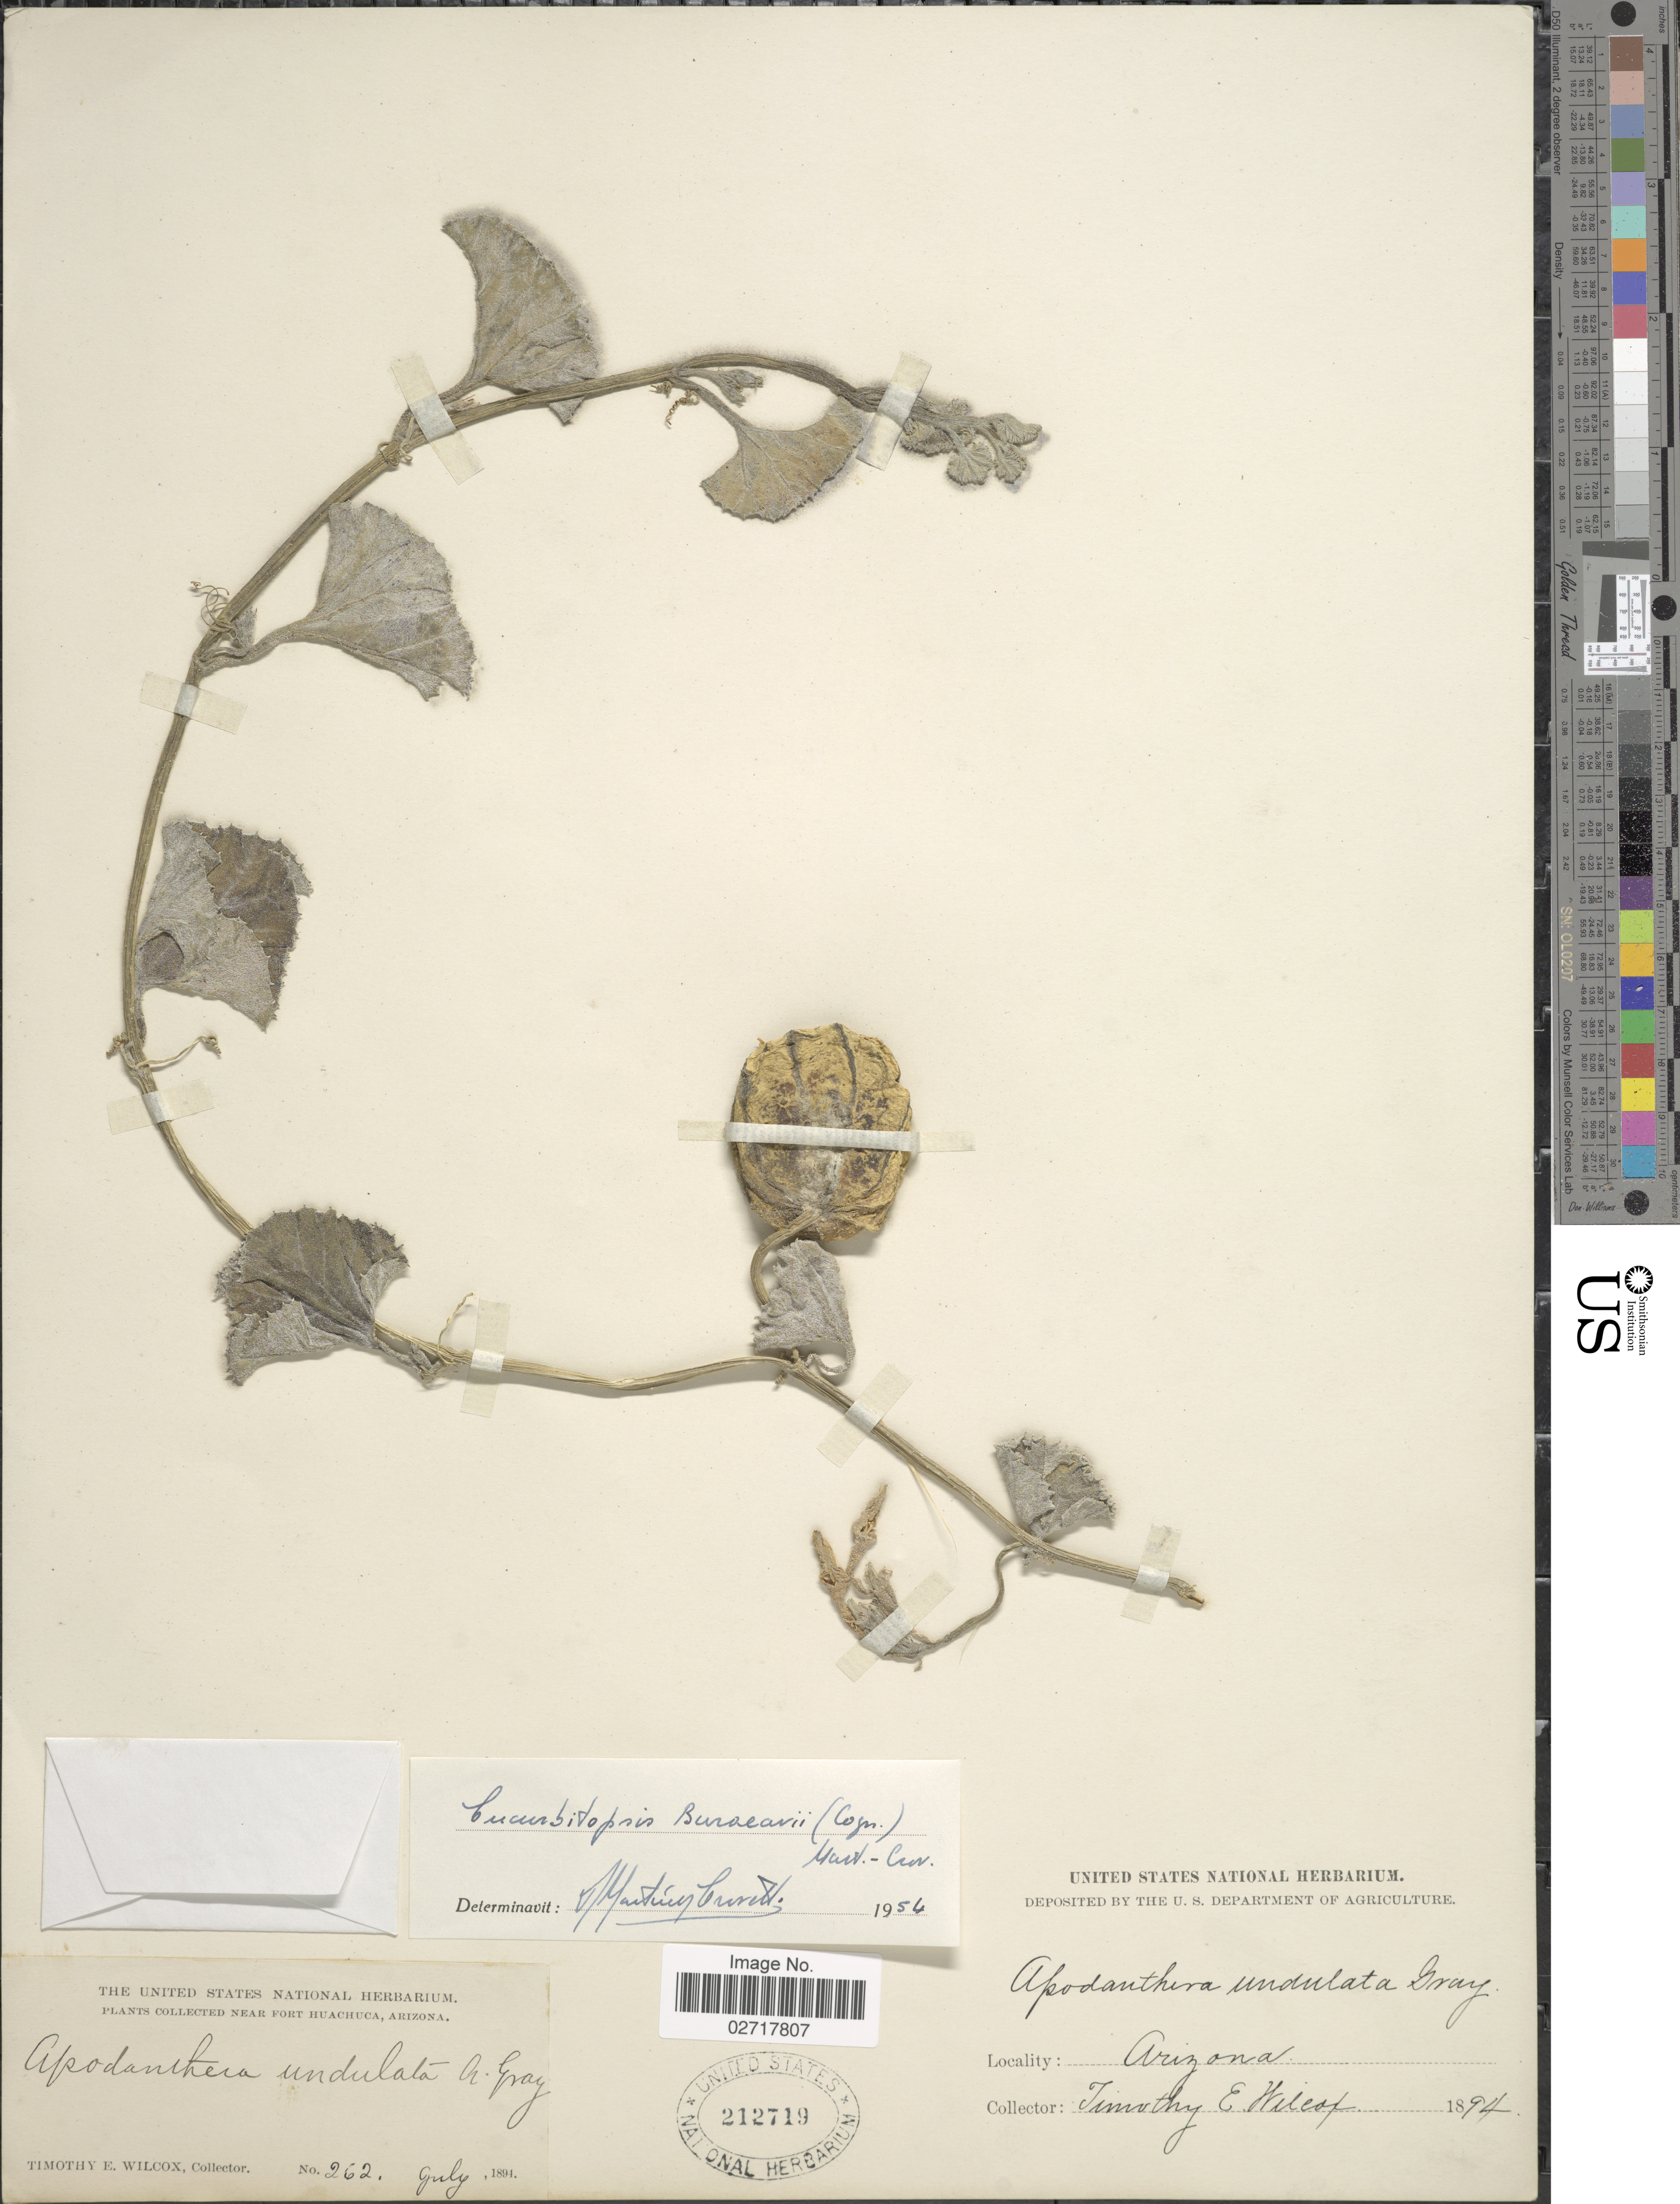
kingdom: Plantae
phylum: Tracheophyta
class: Magnoliopsida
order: Cucurbitales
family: Cucurbitaceae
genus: Apodanthera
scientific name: Apodanthera undulata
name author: A. Gray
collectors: T. E. Wilcox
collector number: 262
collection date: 1894-07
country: United States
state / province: Arizona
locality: Near Fort Huachuca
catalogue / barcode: US 212719